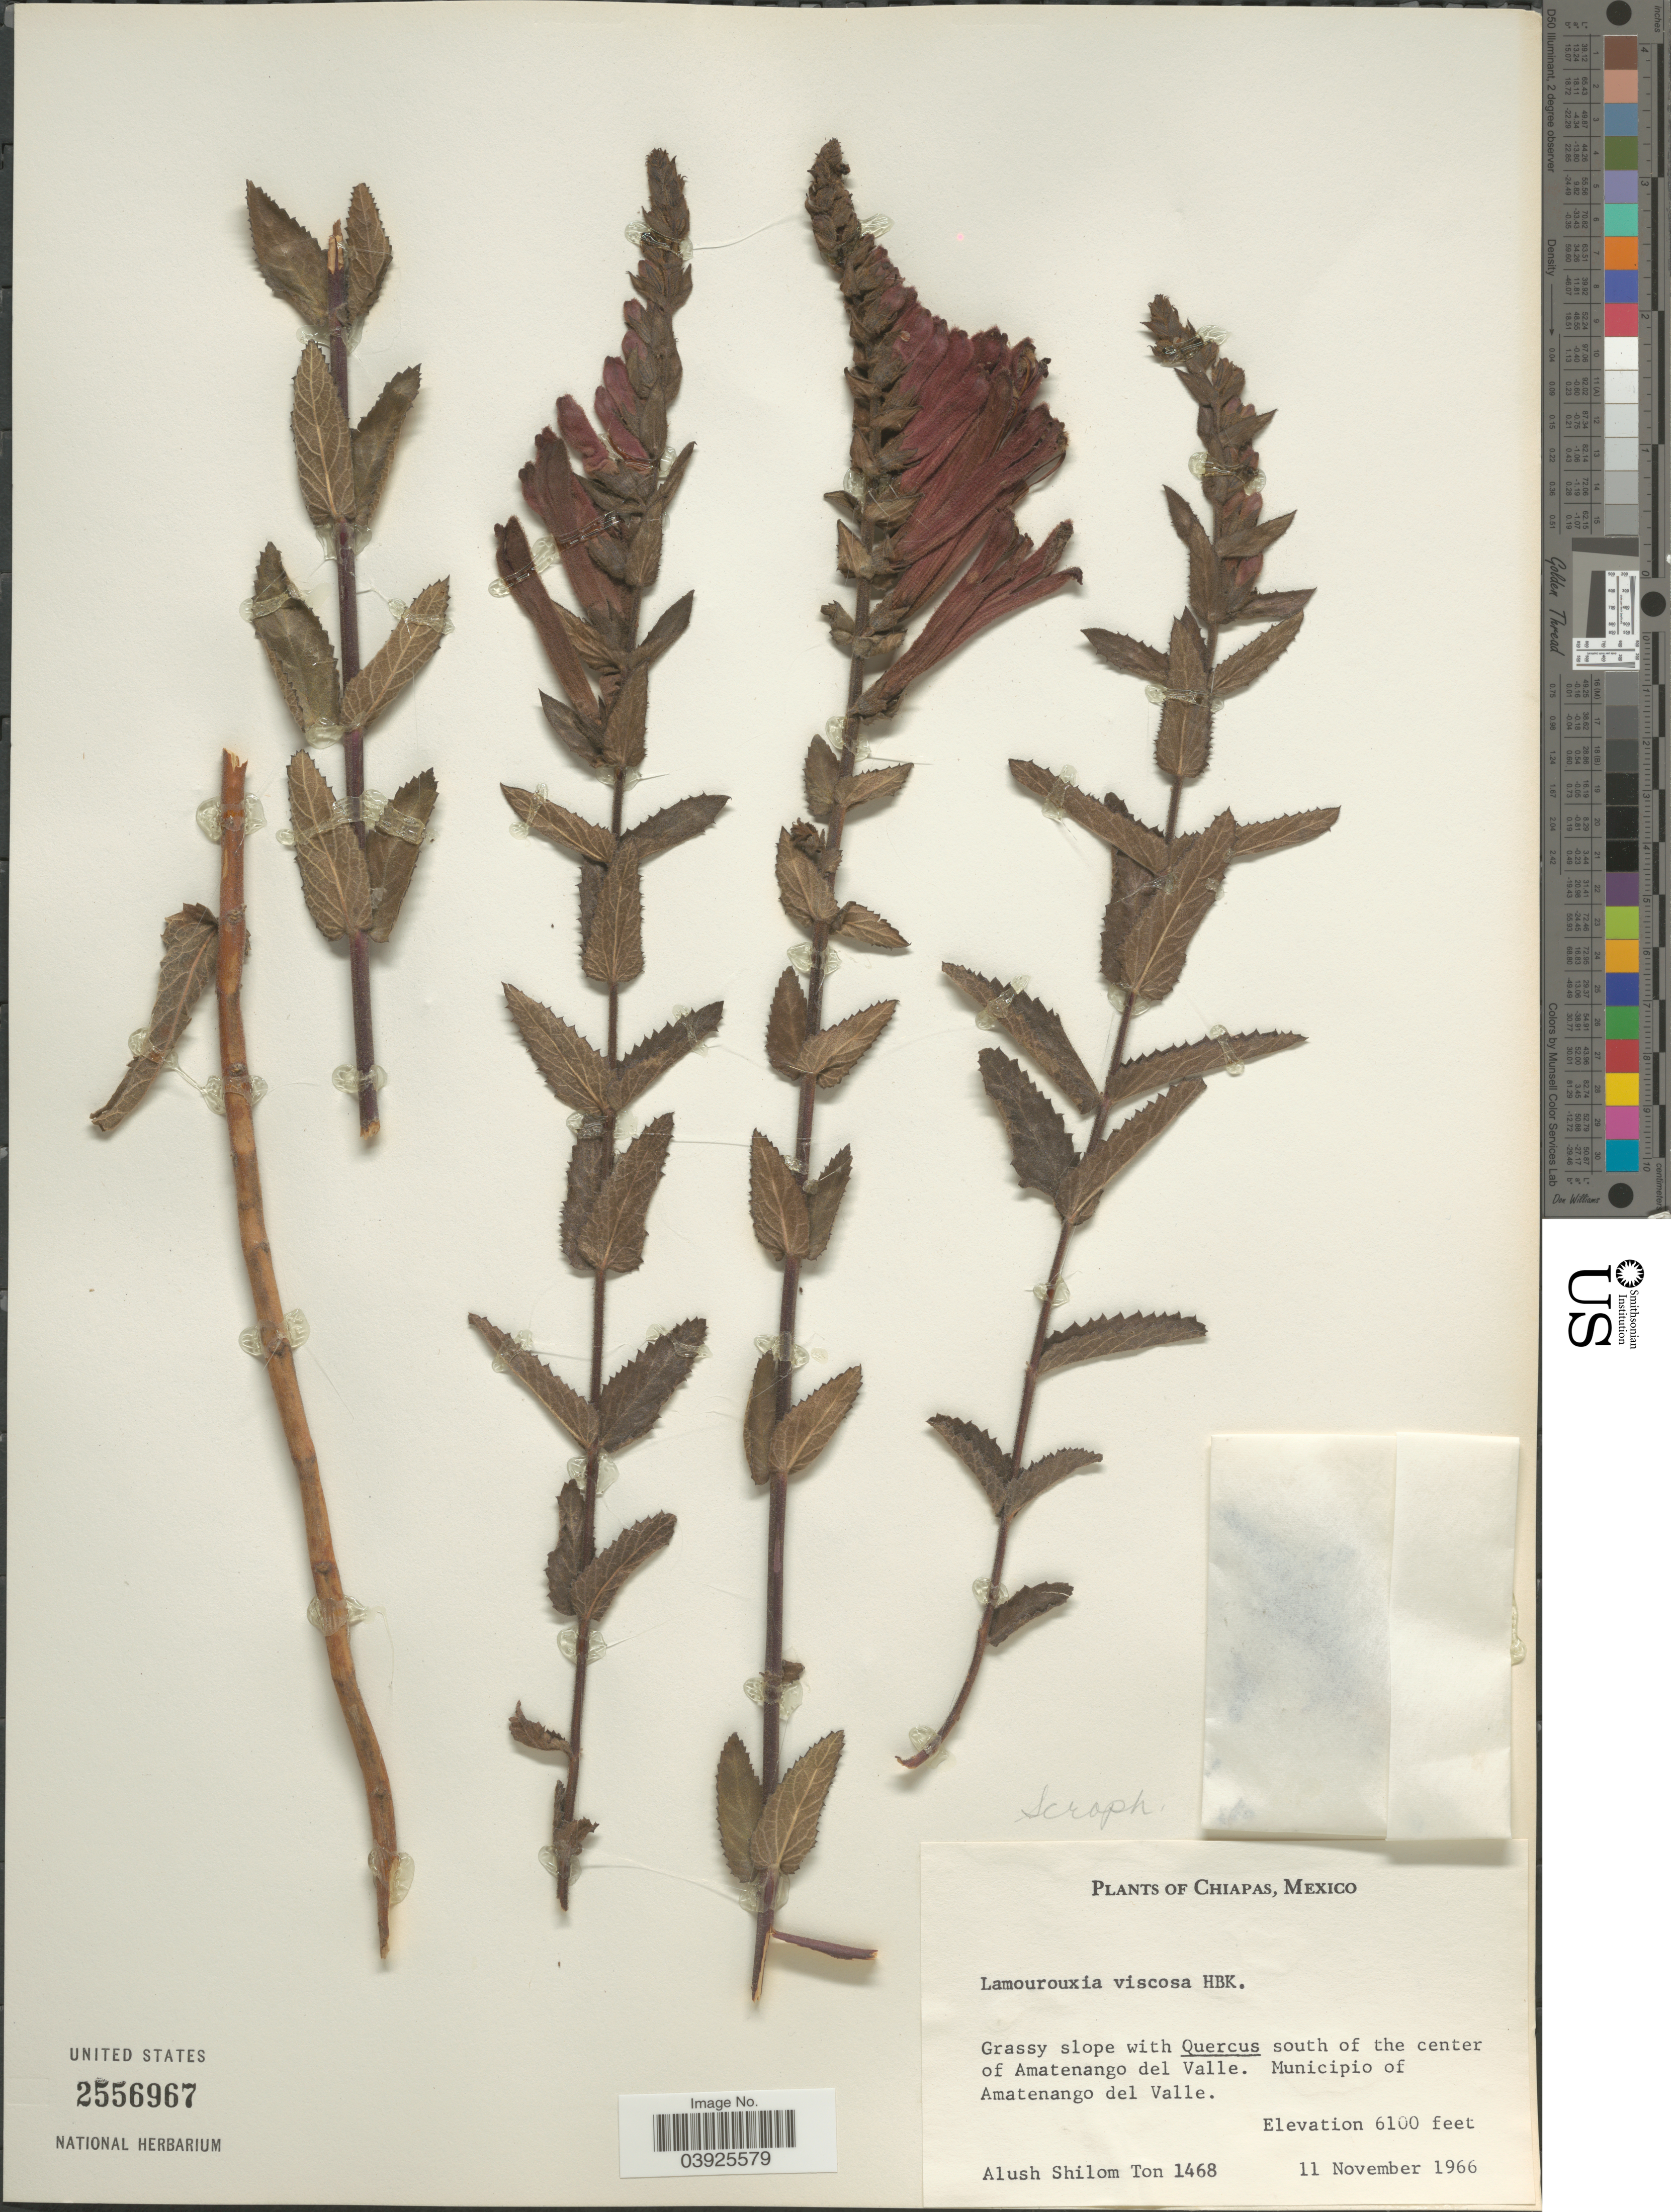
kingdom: Plantae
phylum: Tracheophyta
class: Magnoliopsida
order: Lamiales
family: Orobanchaceae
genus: Lamourouxia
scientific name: Lamourouxia viscosa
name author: Kunth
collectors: A. S. Ton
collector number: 1468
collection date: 1966-11-11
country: Mexico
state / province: Chiapas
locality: South of the center of Amatenango del Valle. Municipio of Amatenango del Valle.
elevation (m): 1859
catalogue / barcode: US 2556967